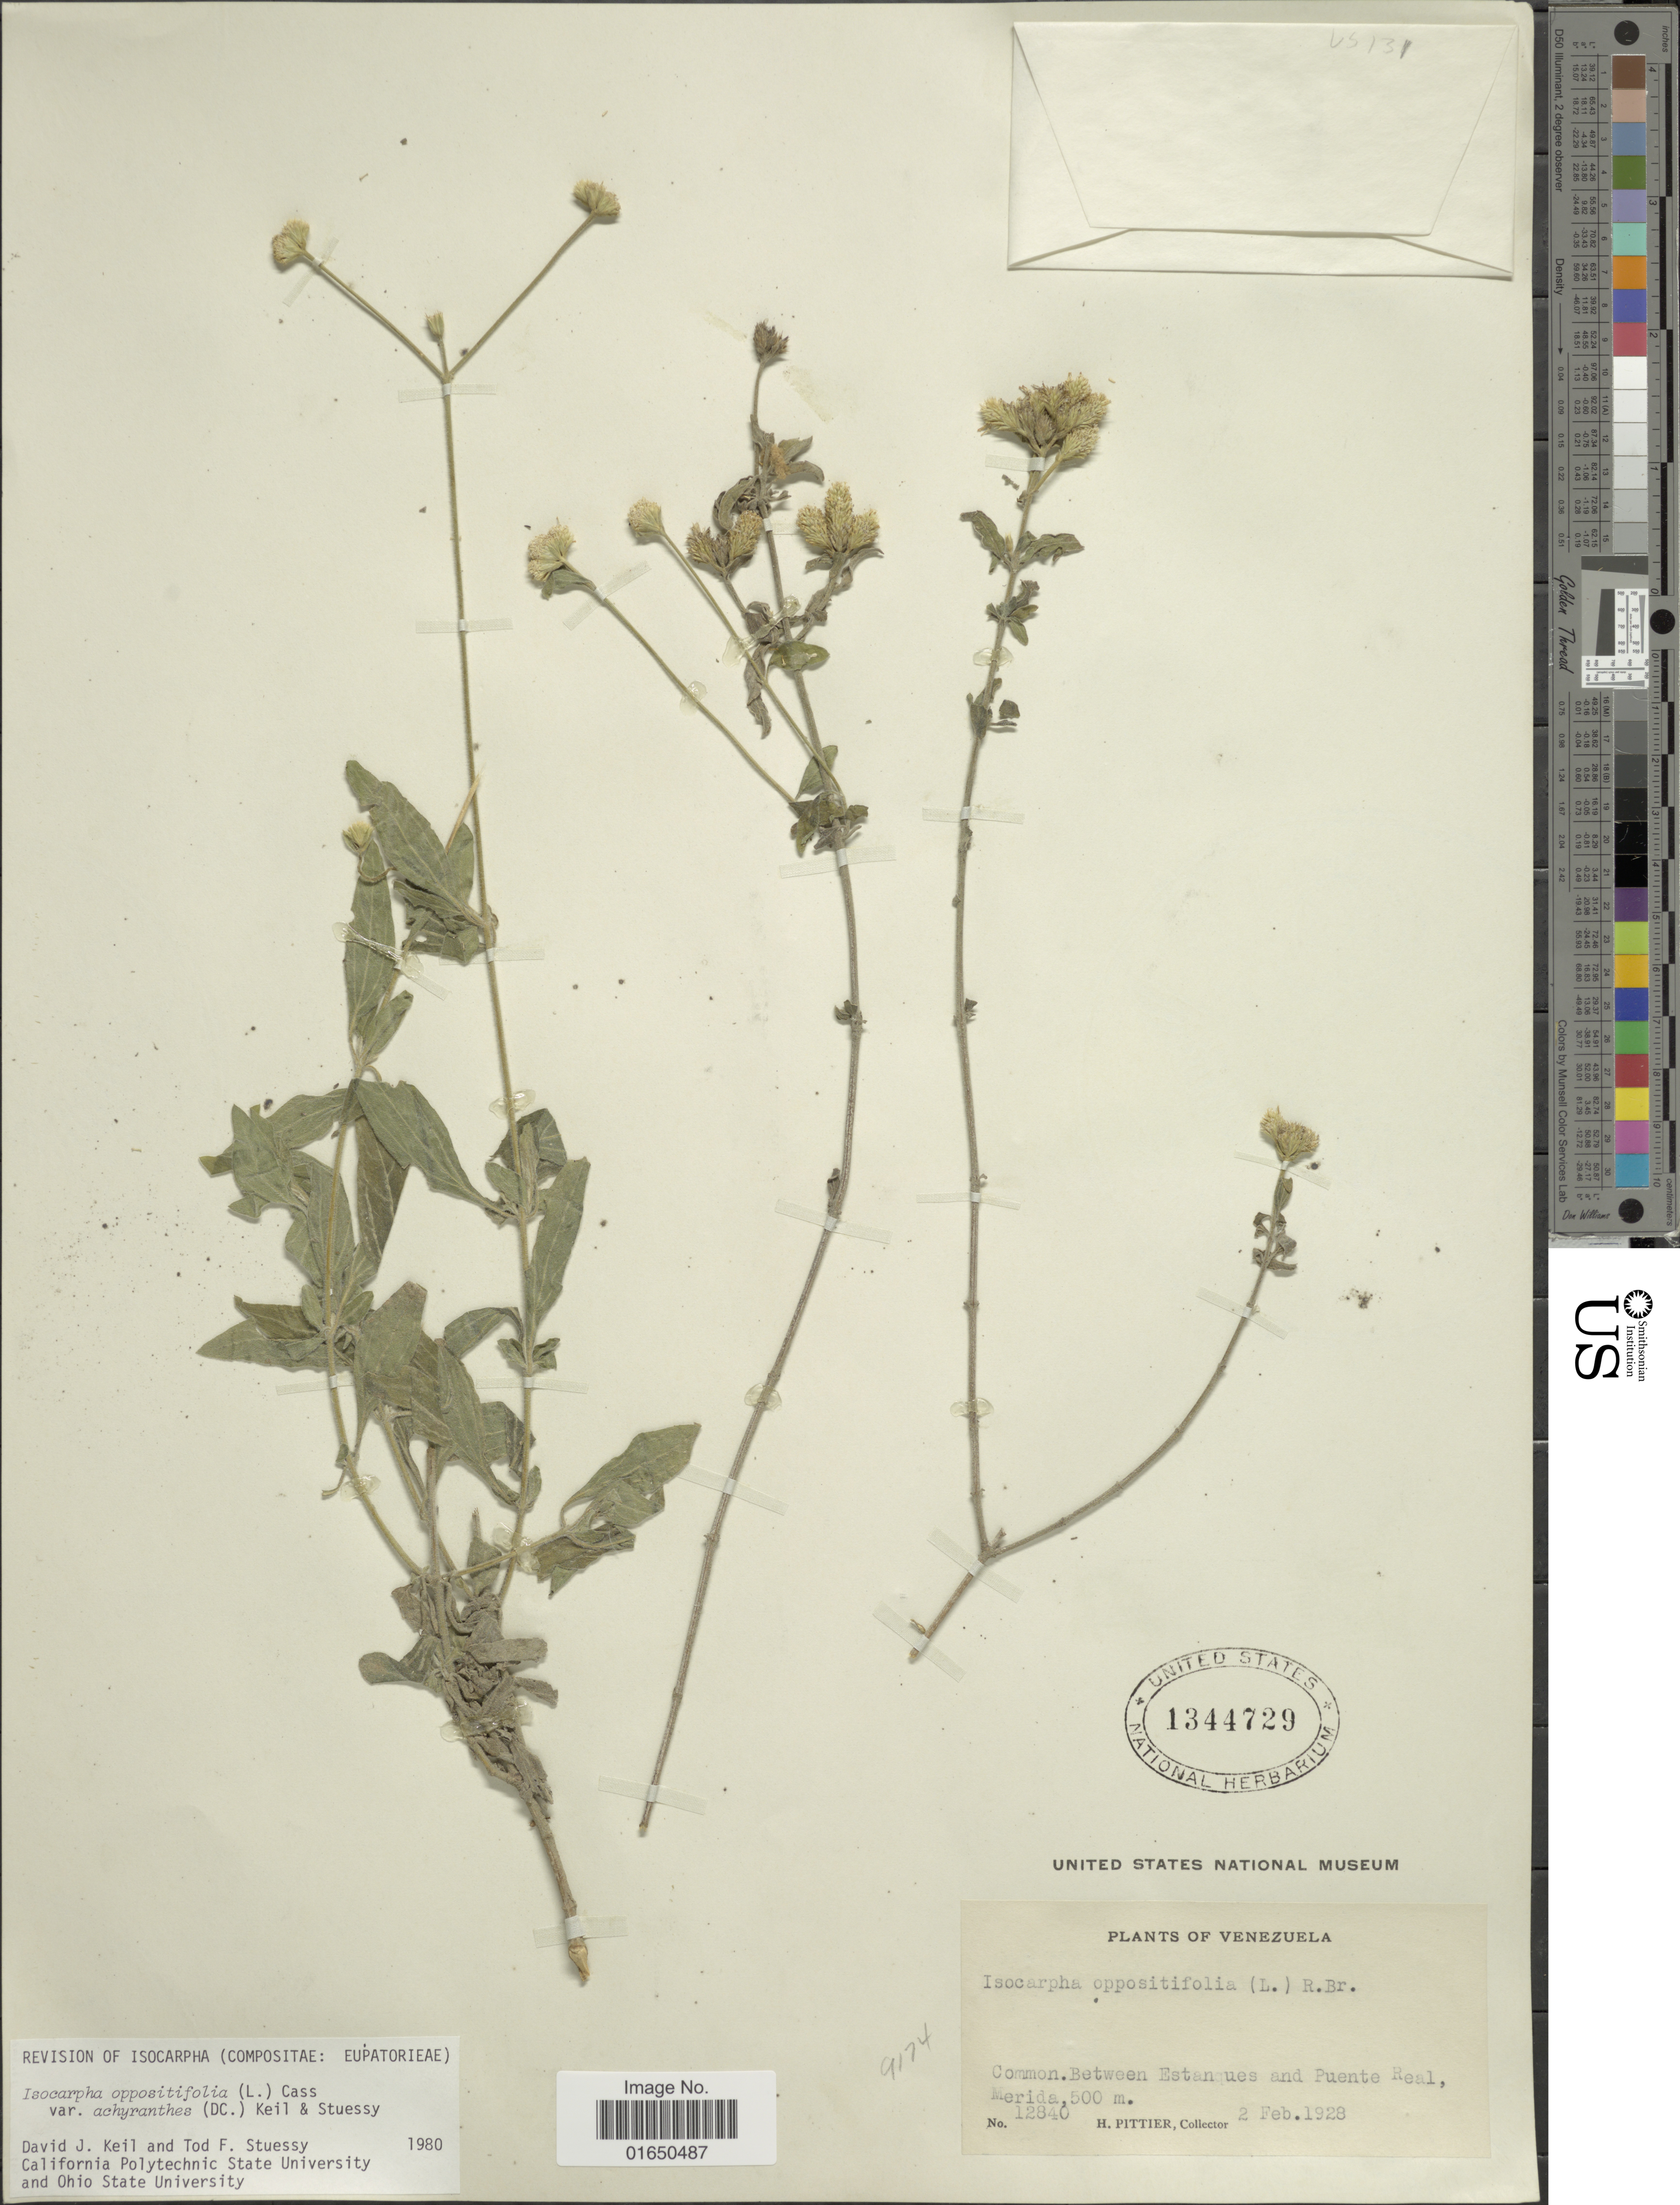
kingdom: Plantae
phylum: Tracheophyta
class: Magnoliopsida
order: Asterales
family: Asteraceae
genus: Isocarpha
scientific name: Isocarpha oppositifolia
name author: (L.) Cass.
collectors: H. F. Pittier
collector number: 12840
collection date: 1928-02-02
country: Venezuela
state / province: Mérida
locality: Between Estanques and Puente Real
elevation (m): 500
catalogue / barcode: US 1344729